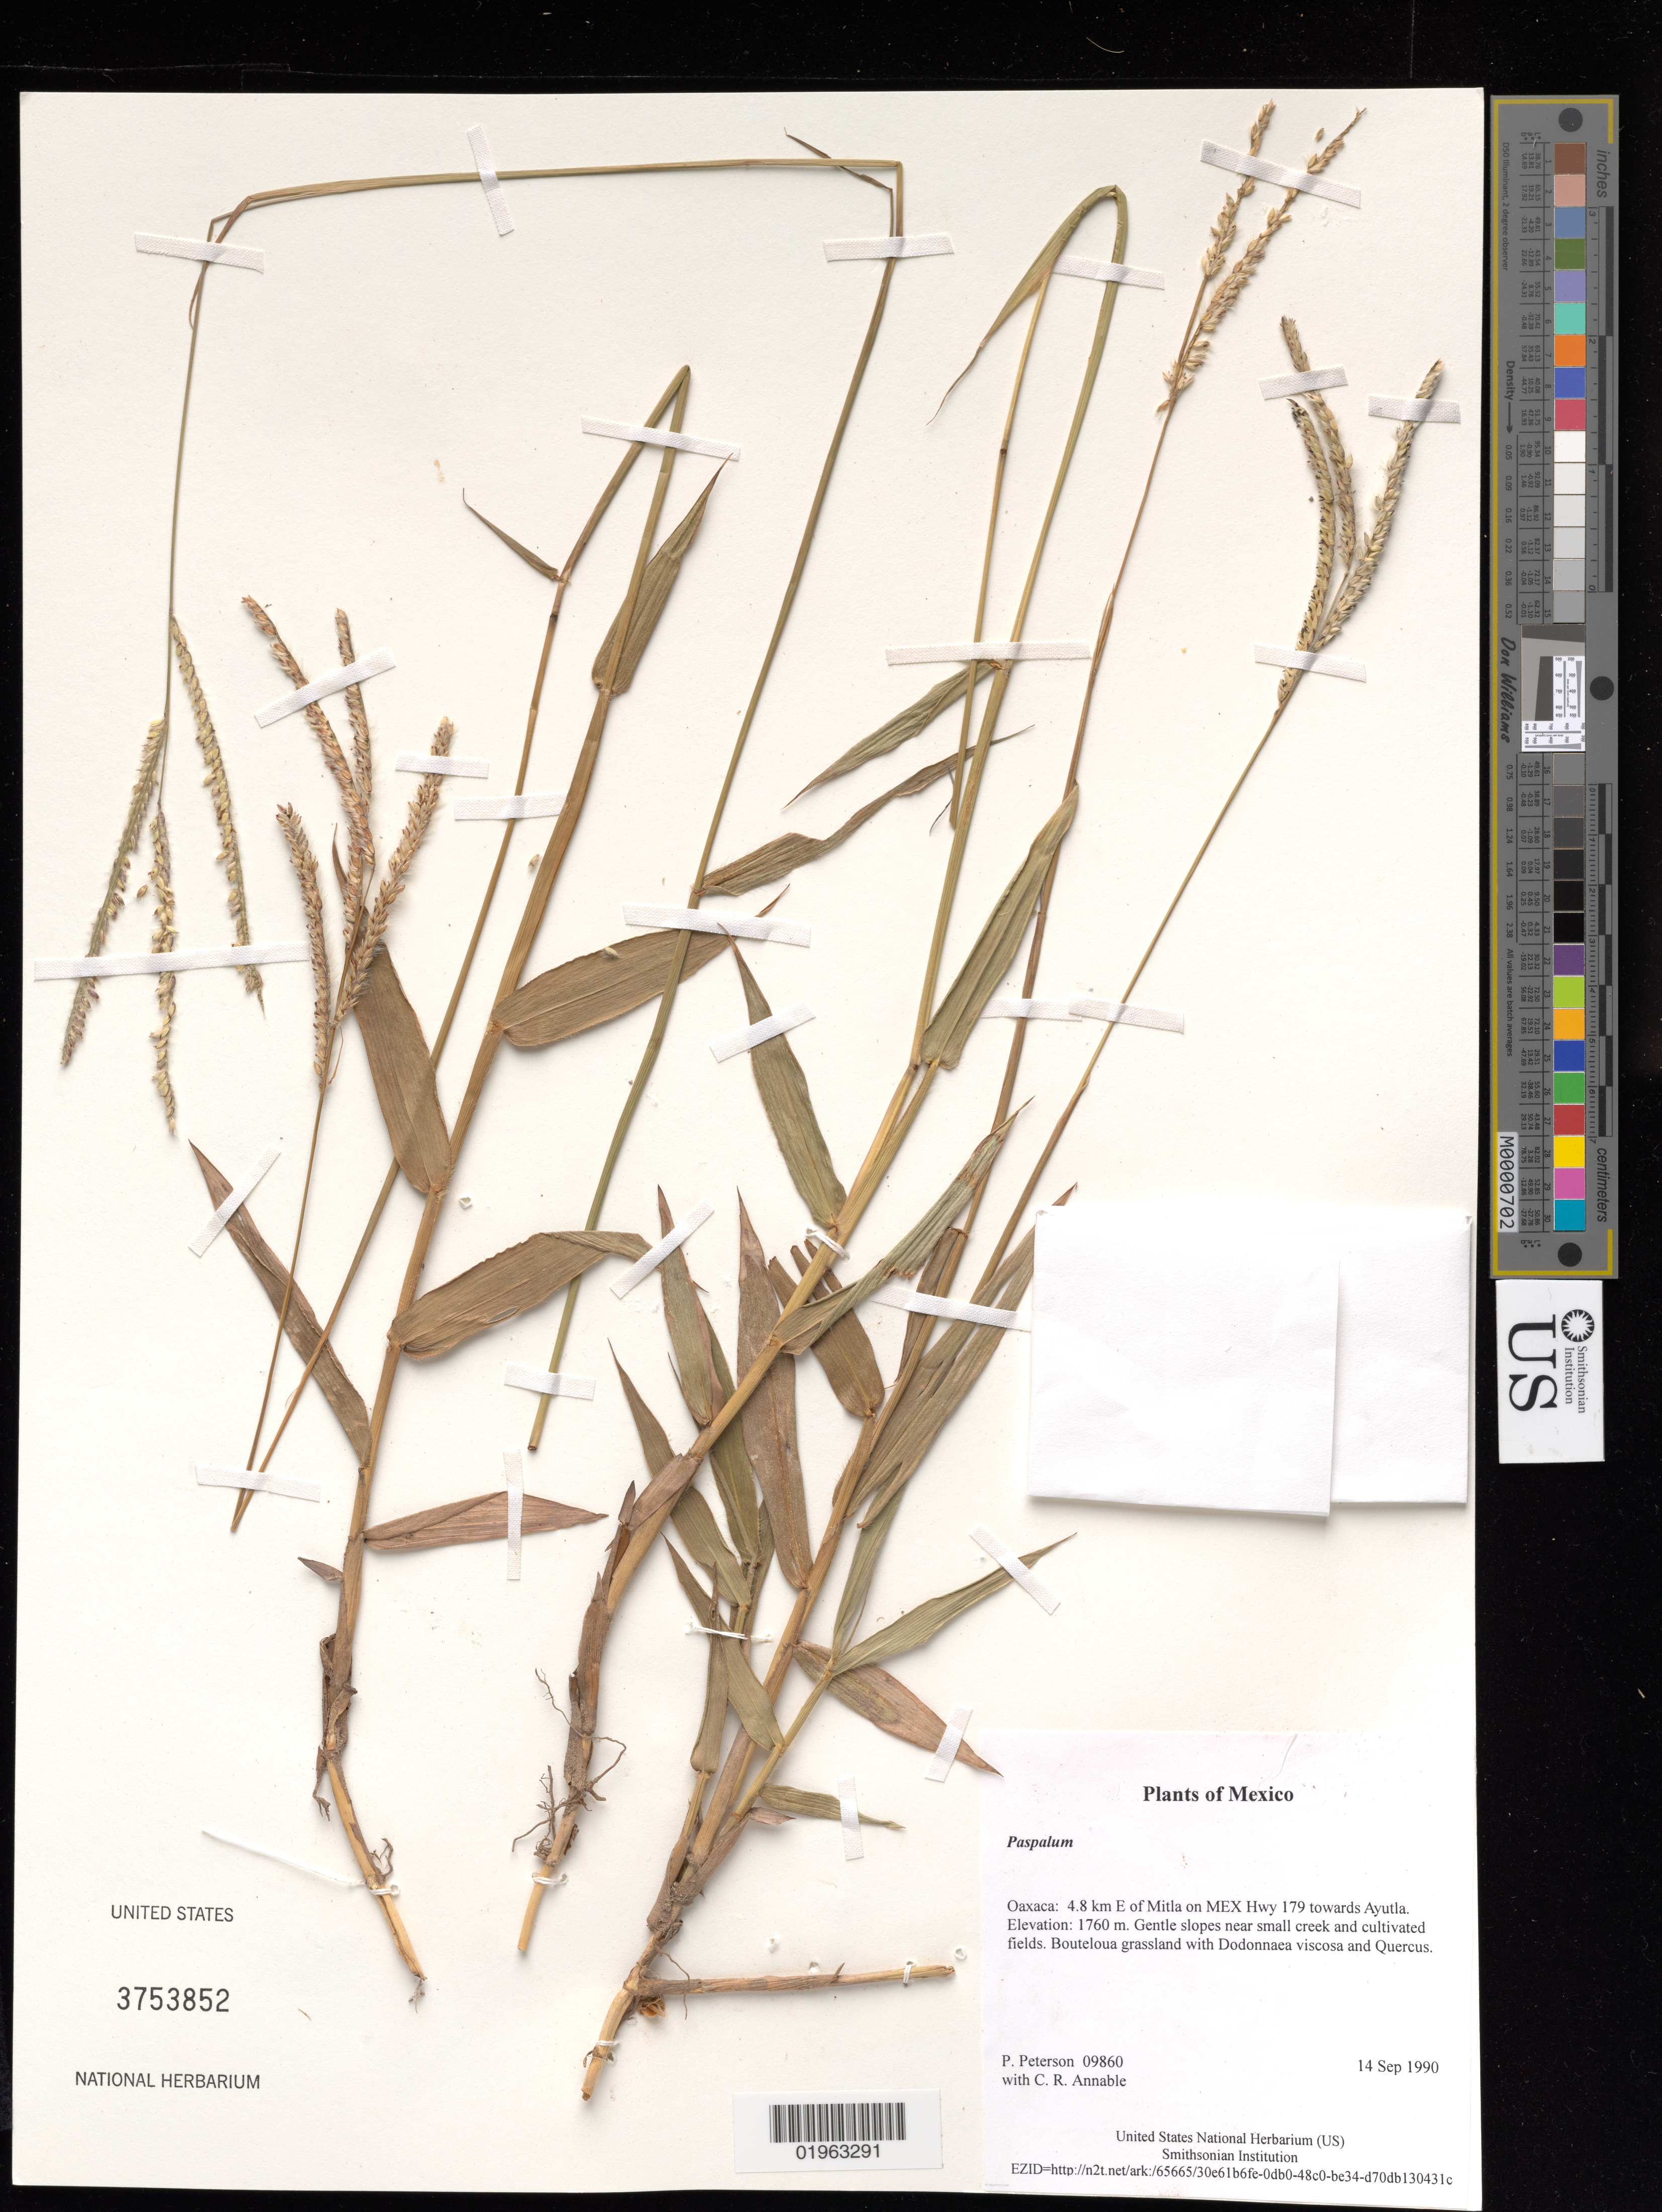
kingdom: Plantae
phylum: Tracheophyta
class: Liliopsida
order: Poales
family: Poaceae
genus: Paspalum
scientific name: Paspalum sp.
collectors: P. M. Peterson & C. R. Annable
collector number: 09860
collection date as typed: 14 Sep 1990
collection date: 1990-09-14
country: Mexico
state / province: Oaxaca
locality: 4.8 km E of Mitla on MEX Hwy 179 towards Ayutla.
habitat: Gentle slopes near small creek and cultivated fields. Bouteloua grassland with Dodonnaea viscosa and Quercus.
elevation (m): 1760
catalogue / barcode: US 3753852